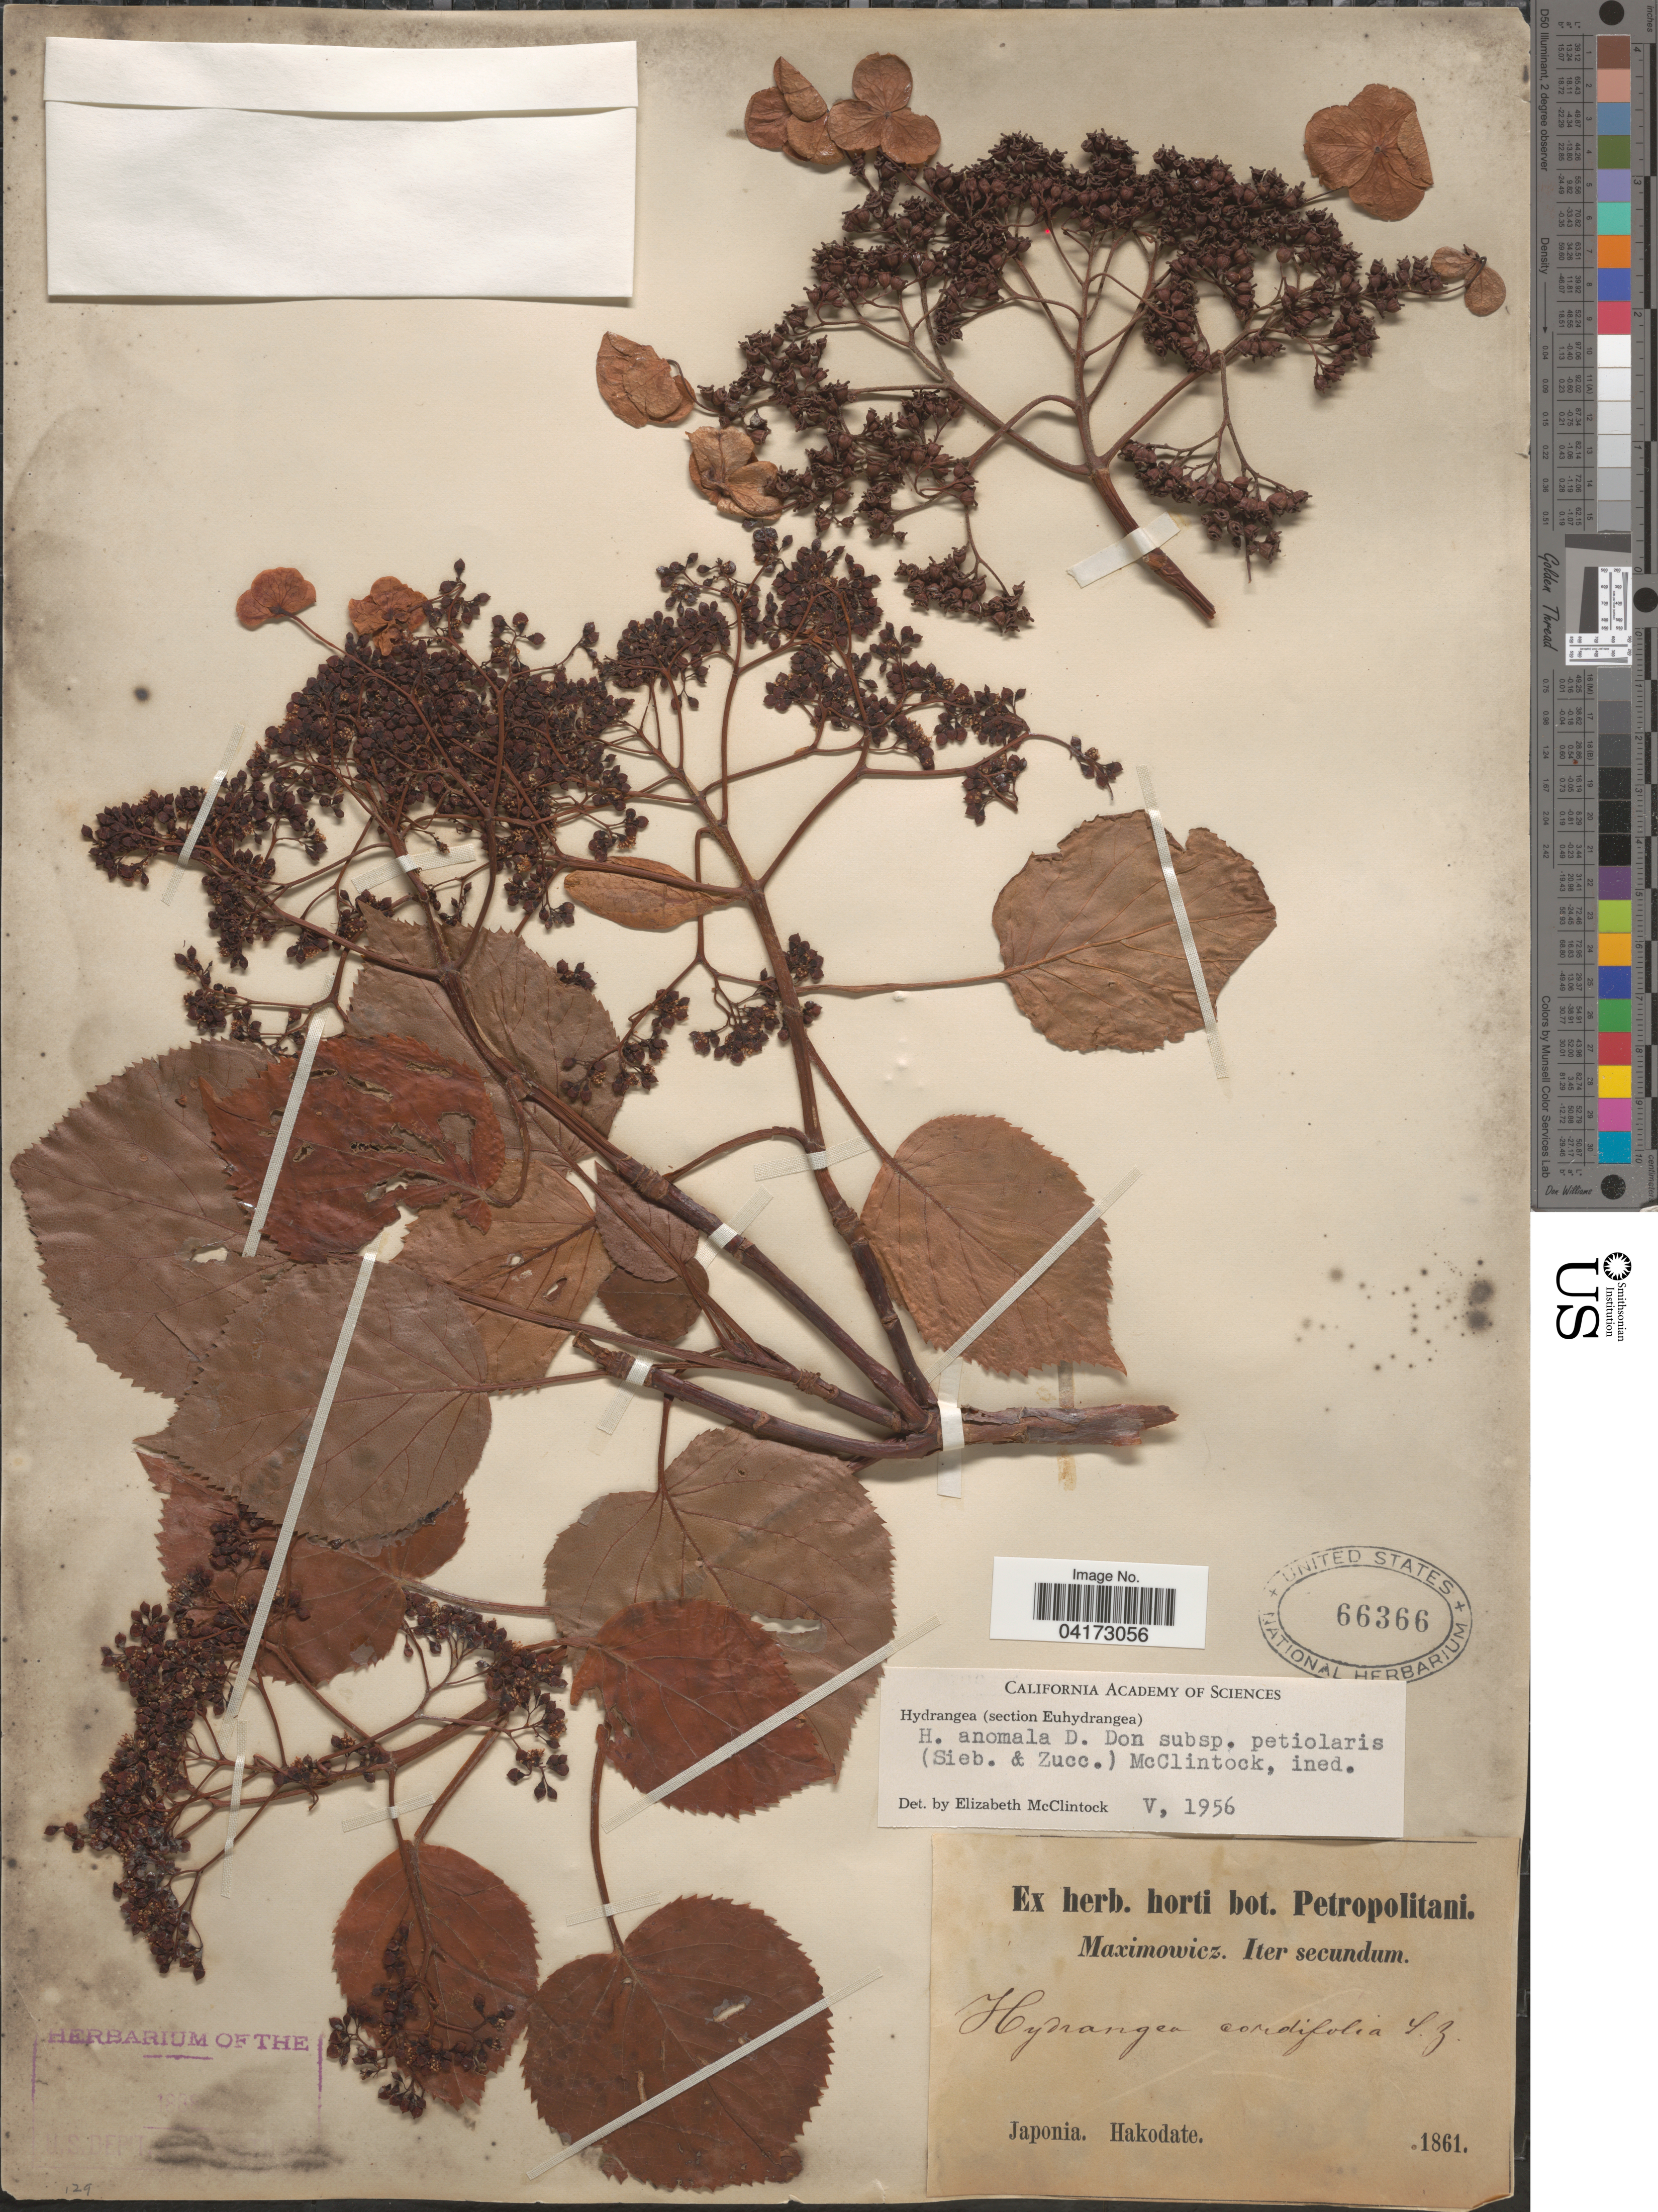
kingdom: Plantae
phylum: Tracheophyta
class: Magnoliopsida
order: Cornales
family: Hydrangeaceae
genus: Hydrangea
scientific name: Hydrangea anomala subsp. petiolaris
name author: (Siebold & Zucc.) E. M. McClint.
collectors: Maximowicz, --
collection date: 1861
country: Japan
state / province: Hokkaidō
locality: Japonia. Hakodate.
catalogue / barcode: US 66366